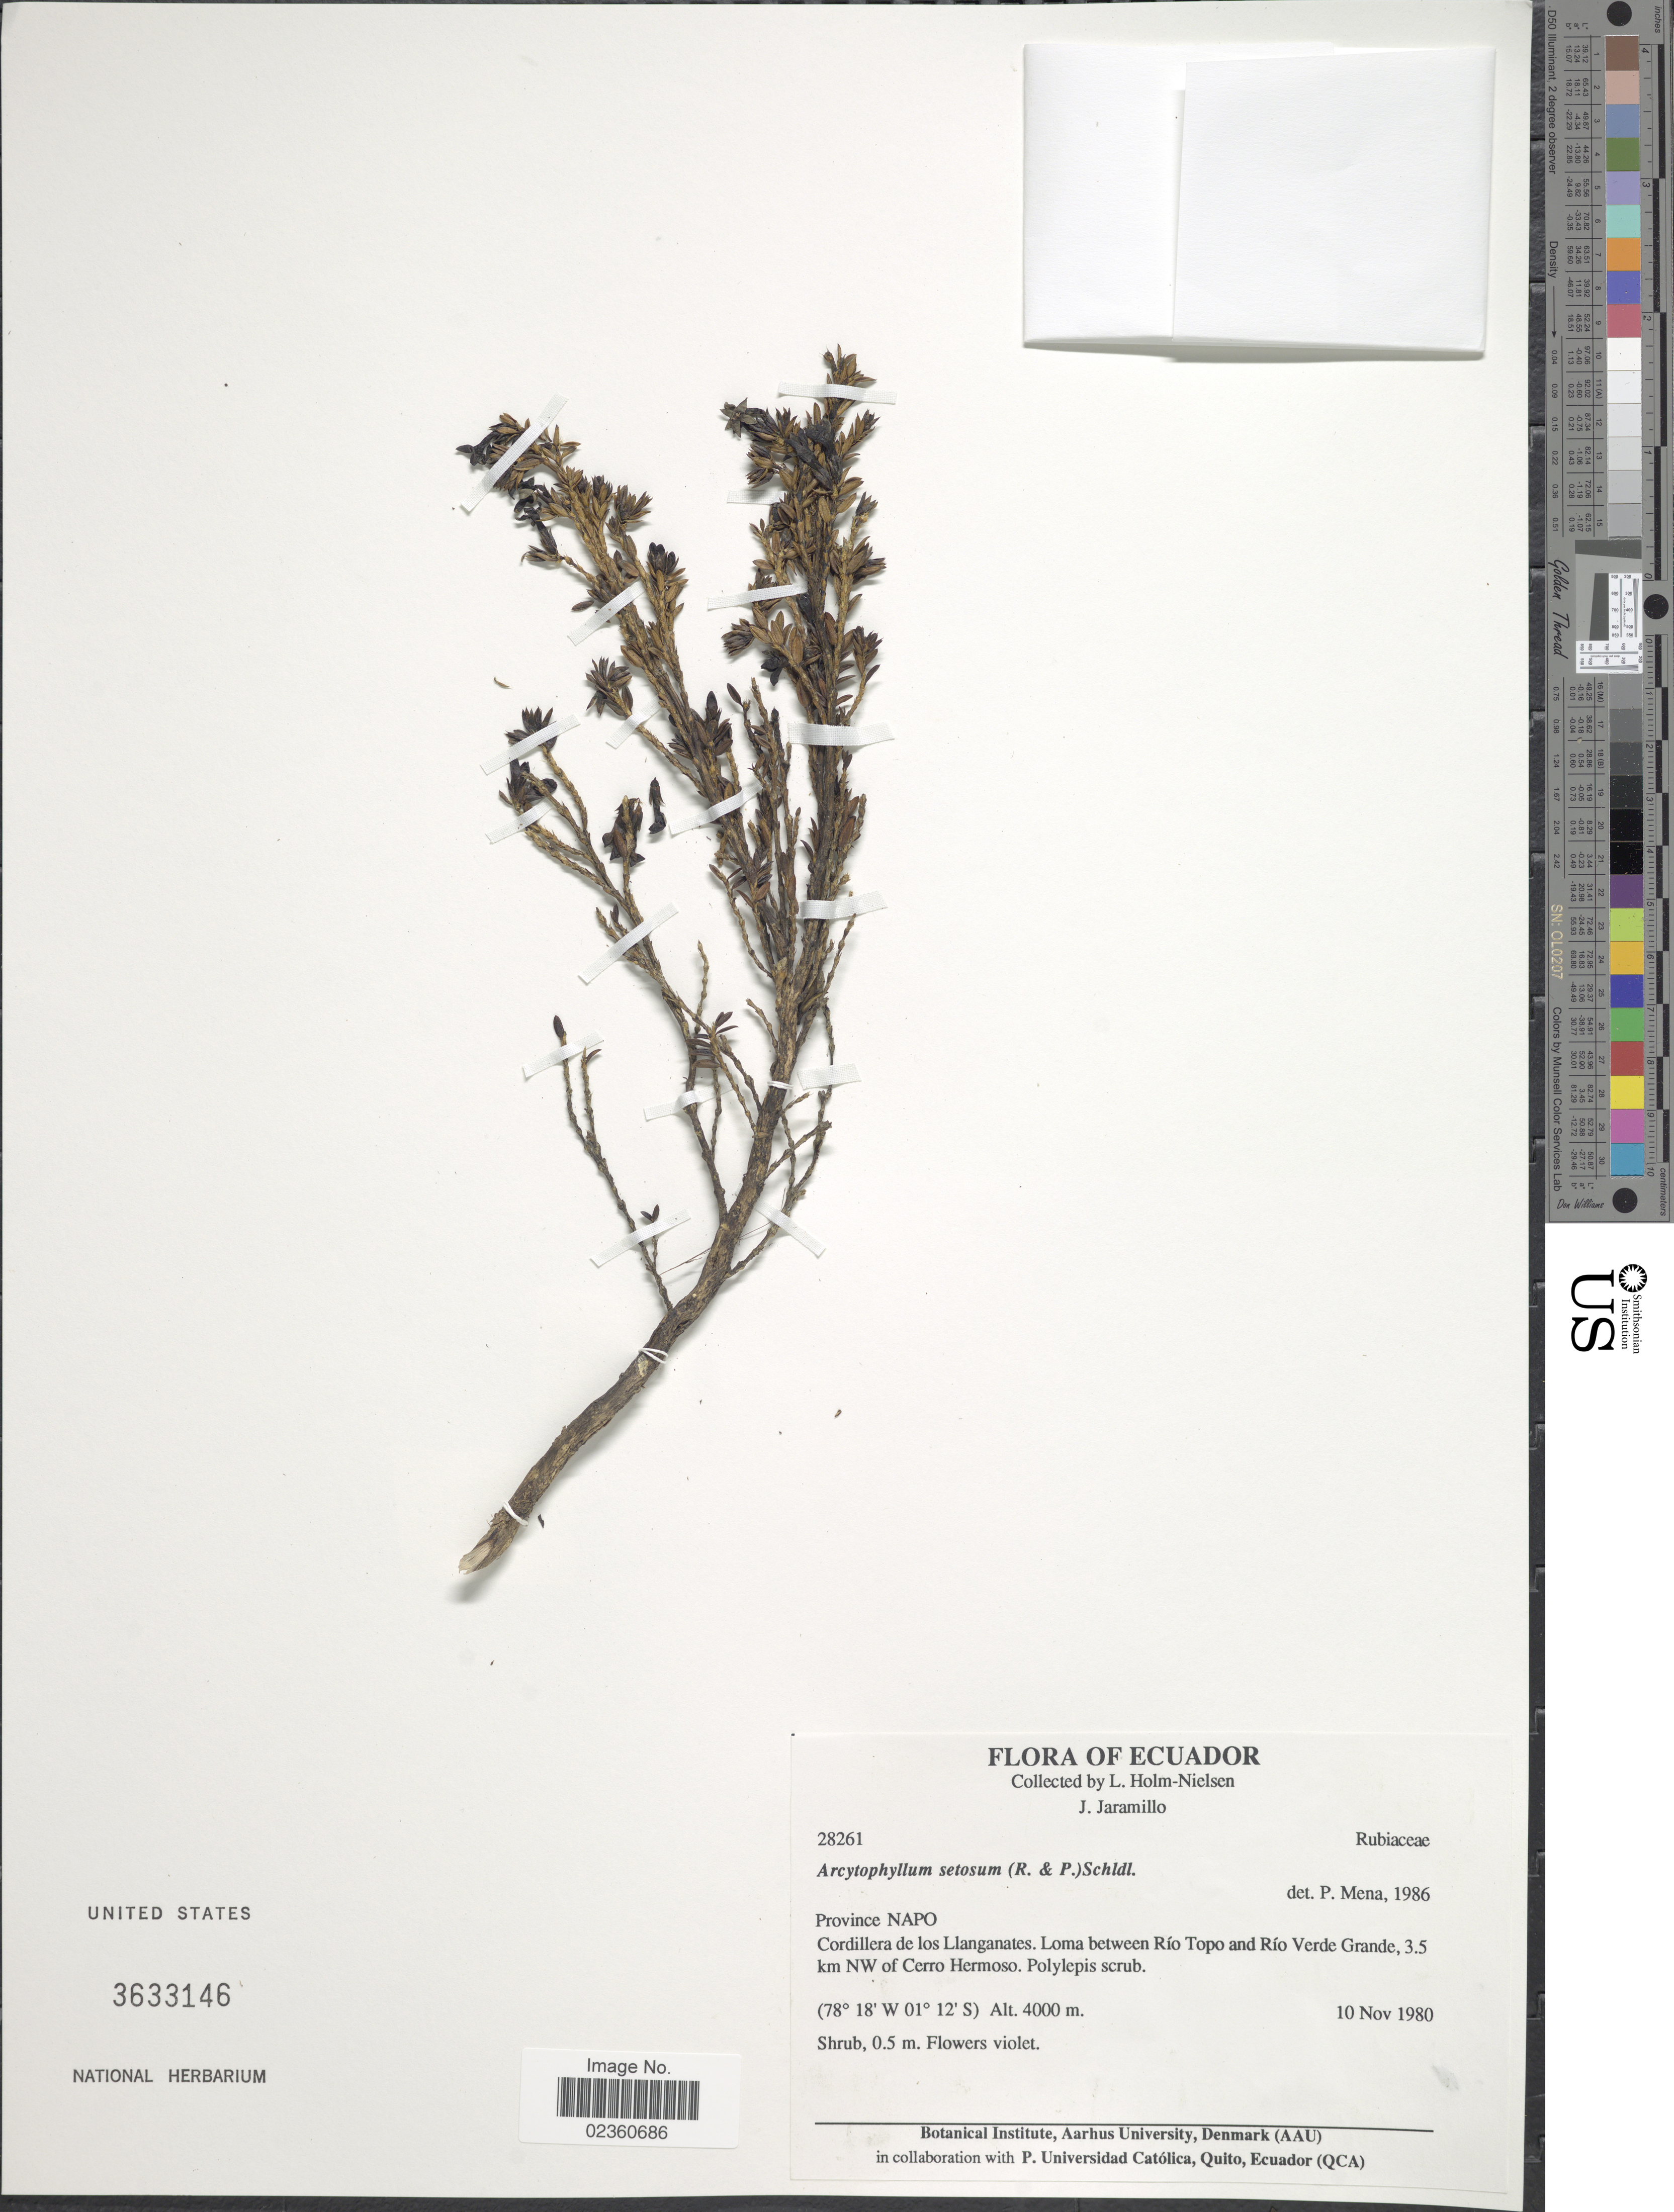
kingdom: Plantae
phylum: Tracheophyta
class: Magnoliopsida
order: Gentianales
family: Rubiaceae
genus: Arcytophyllum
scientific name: Arcytophyllum setosum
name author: (Ruiz & Pav.) Schltdl.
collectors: L. Holm-Nielsen & J. Jaramillo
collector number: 28261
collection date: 1980-11-10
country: Ecuador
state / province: Napo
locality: Cordillera de los Llanganates. Loma between Río Topo and Río Verde Grande, 3.5 km NW of Cerro Hermoso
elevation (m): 4000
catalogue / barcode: US 3633146